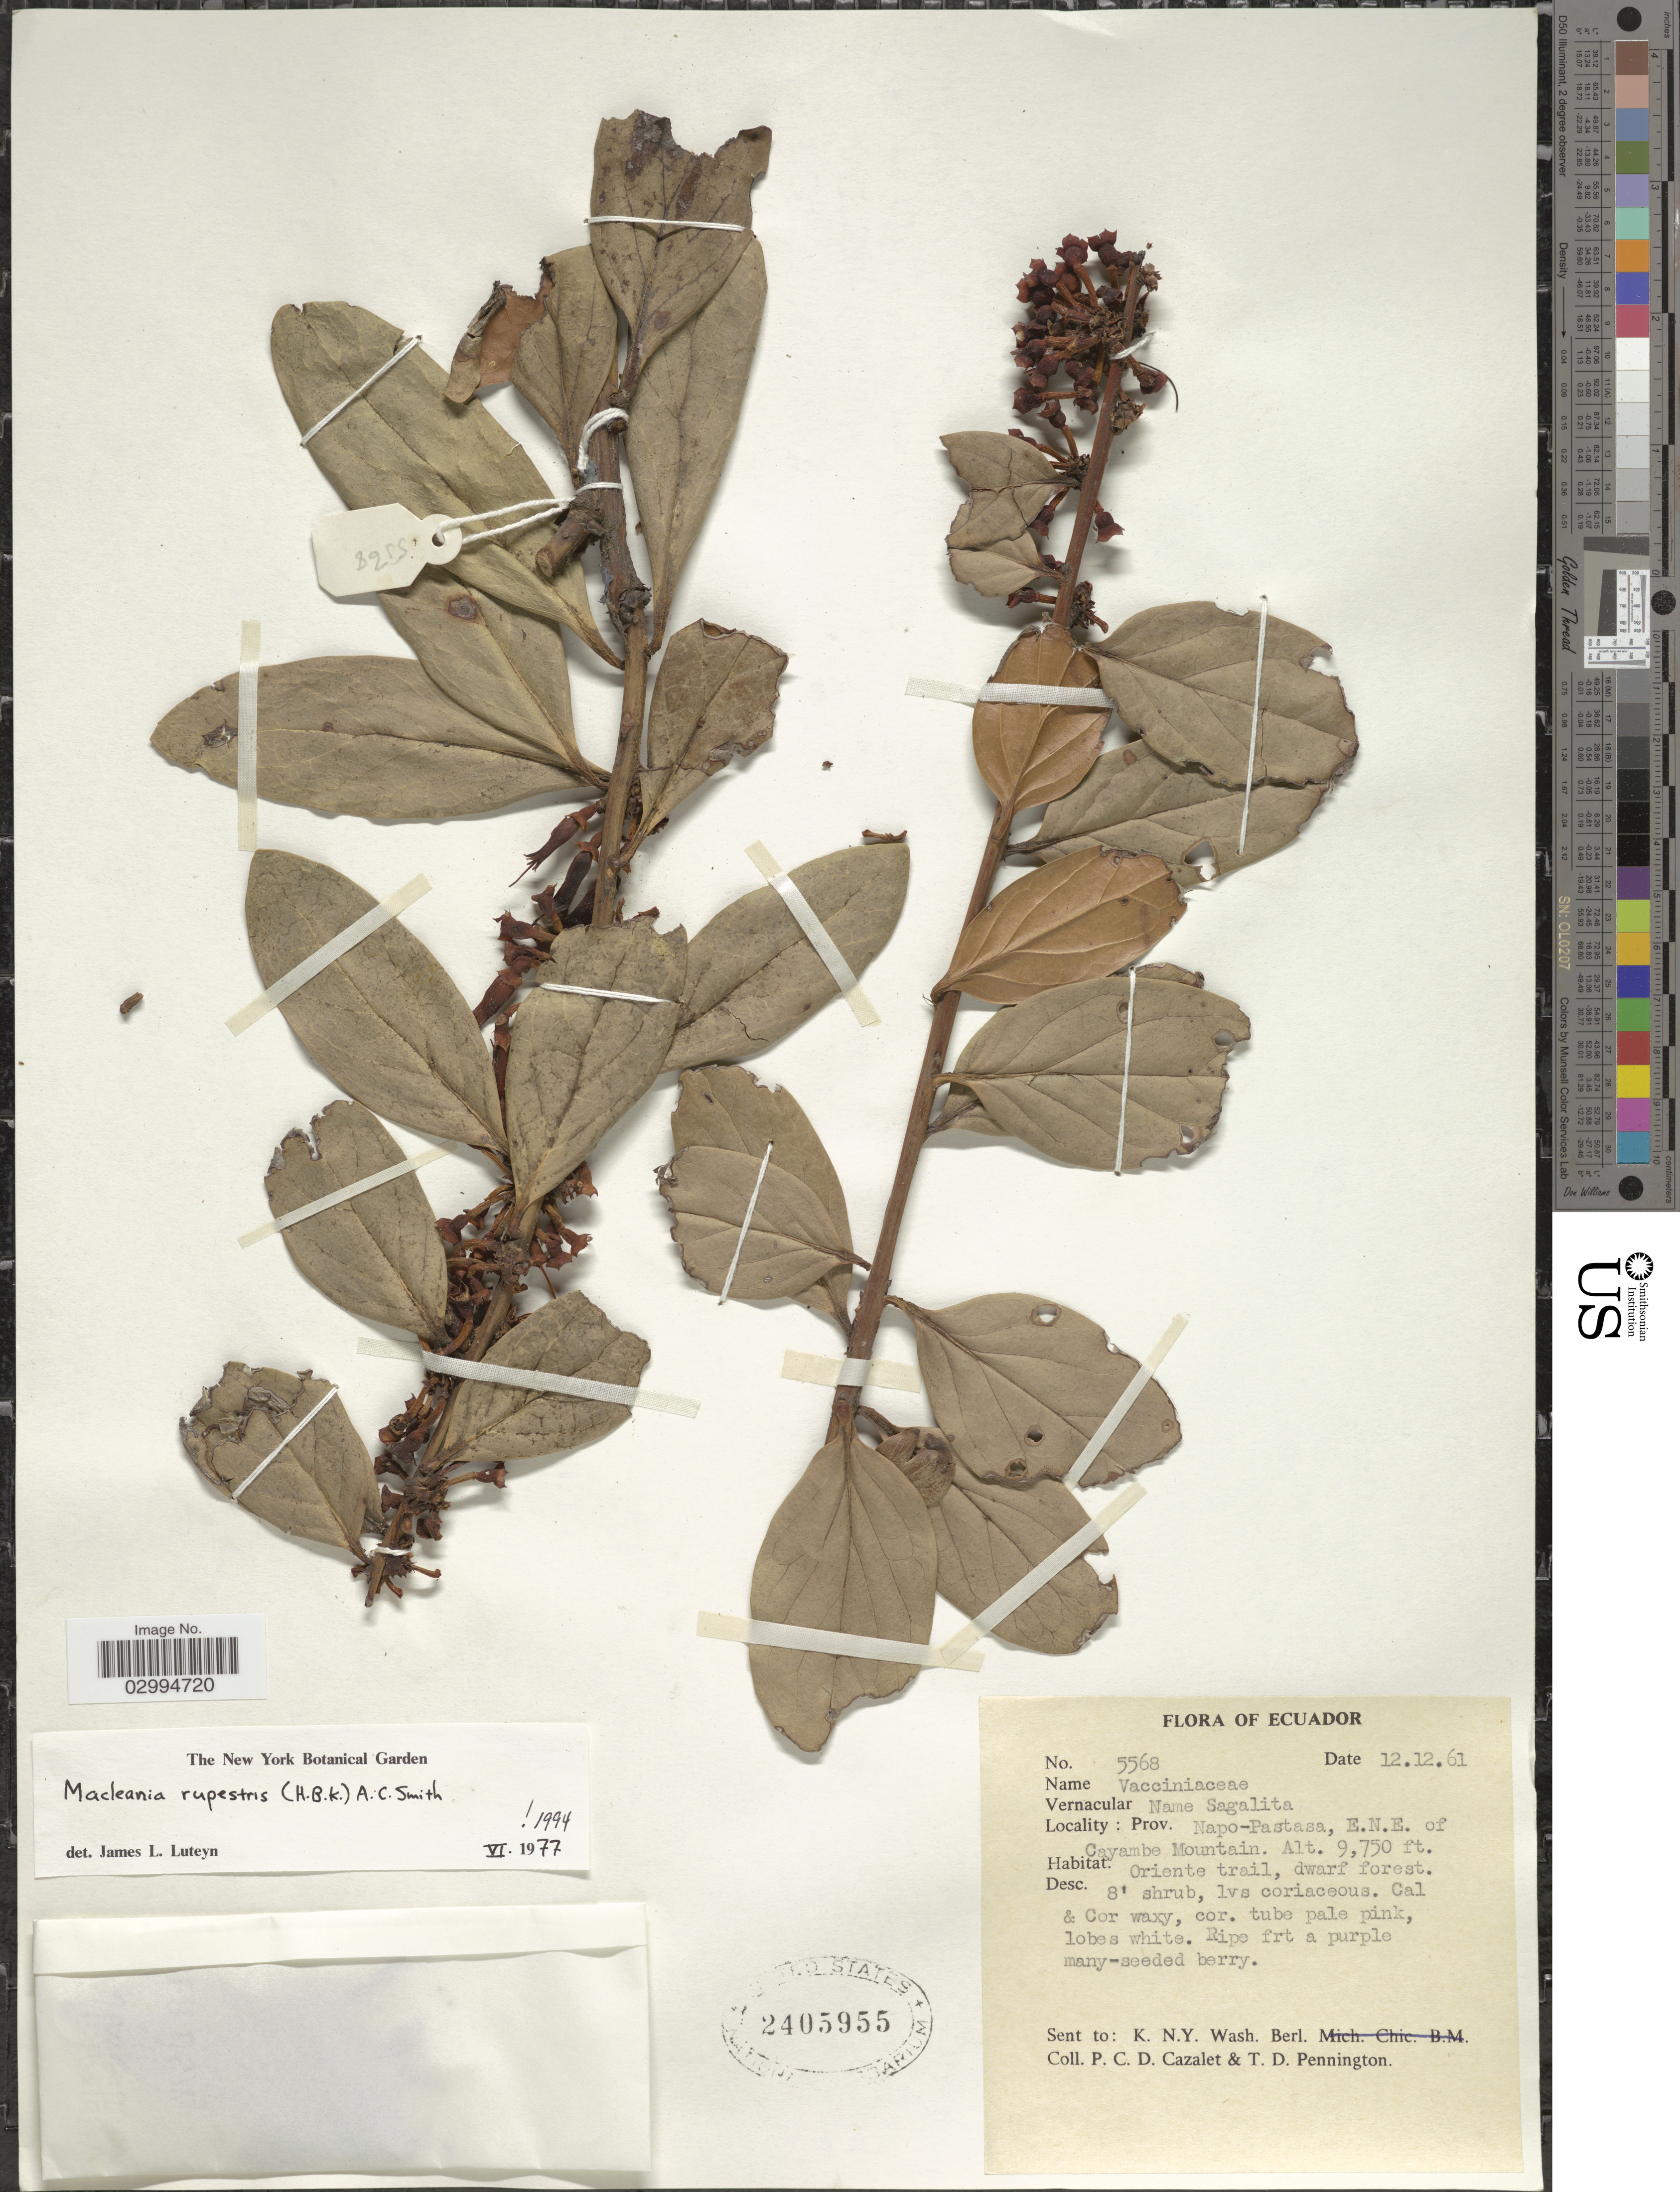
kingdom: Plantae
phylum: Tracheophyta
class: Magnoliopsida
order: Ericales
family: Ericaceae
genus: Macleania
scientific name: Macleania rupestris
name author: (Kunth) A.C. Sm.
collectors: P. C. D. Cazalet & T. D. Pennington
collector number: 5568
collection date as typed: Transcribed d/m/y: 12/12/61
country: Ecuador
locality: Prov. Napo-Pastaza, E.N.E. of Cayambe Mountain.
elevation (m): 2972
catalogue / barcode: US 2405955